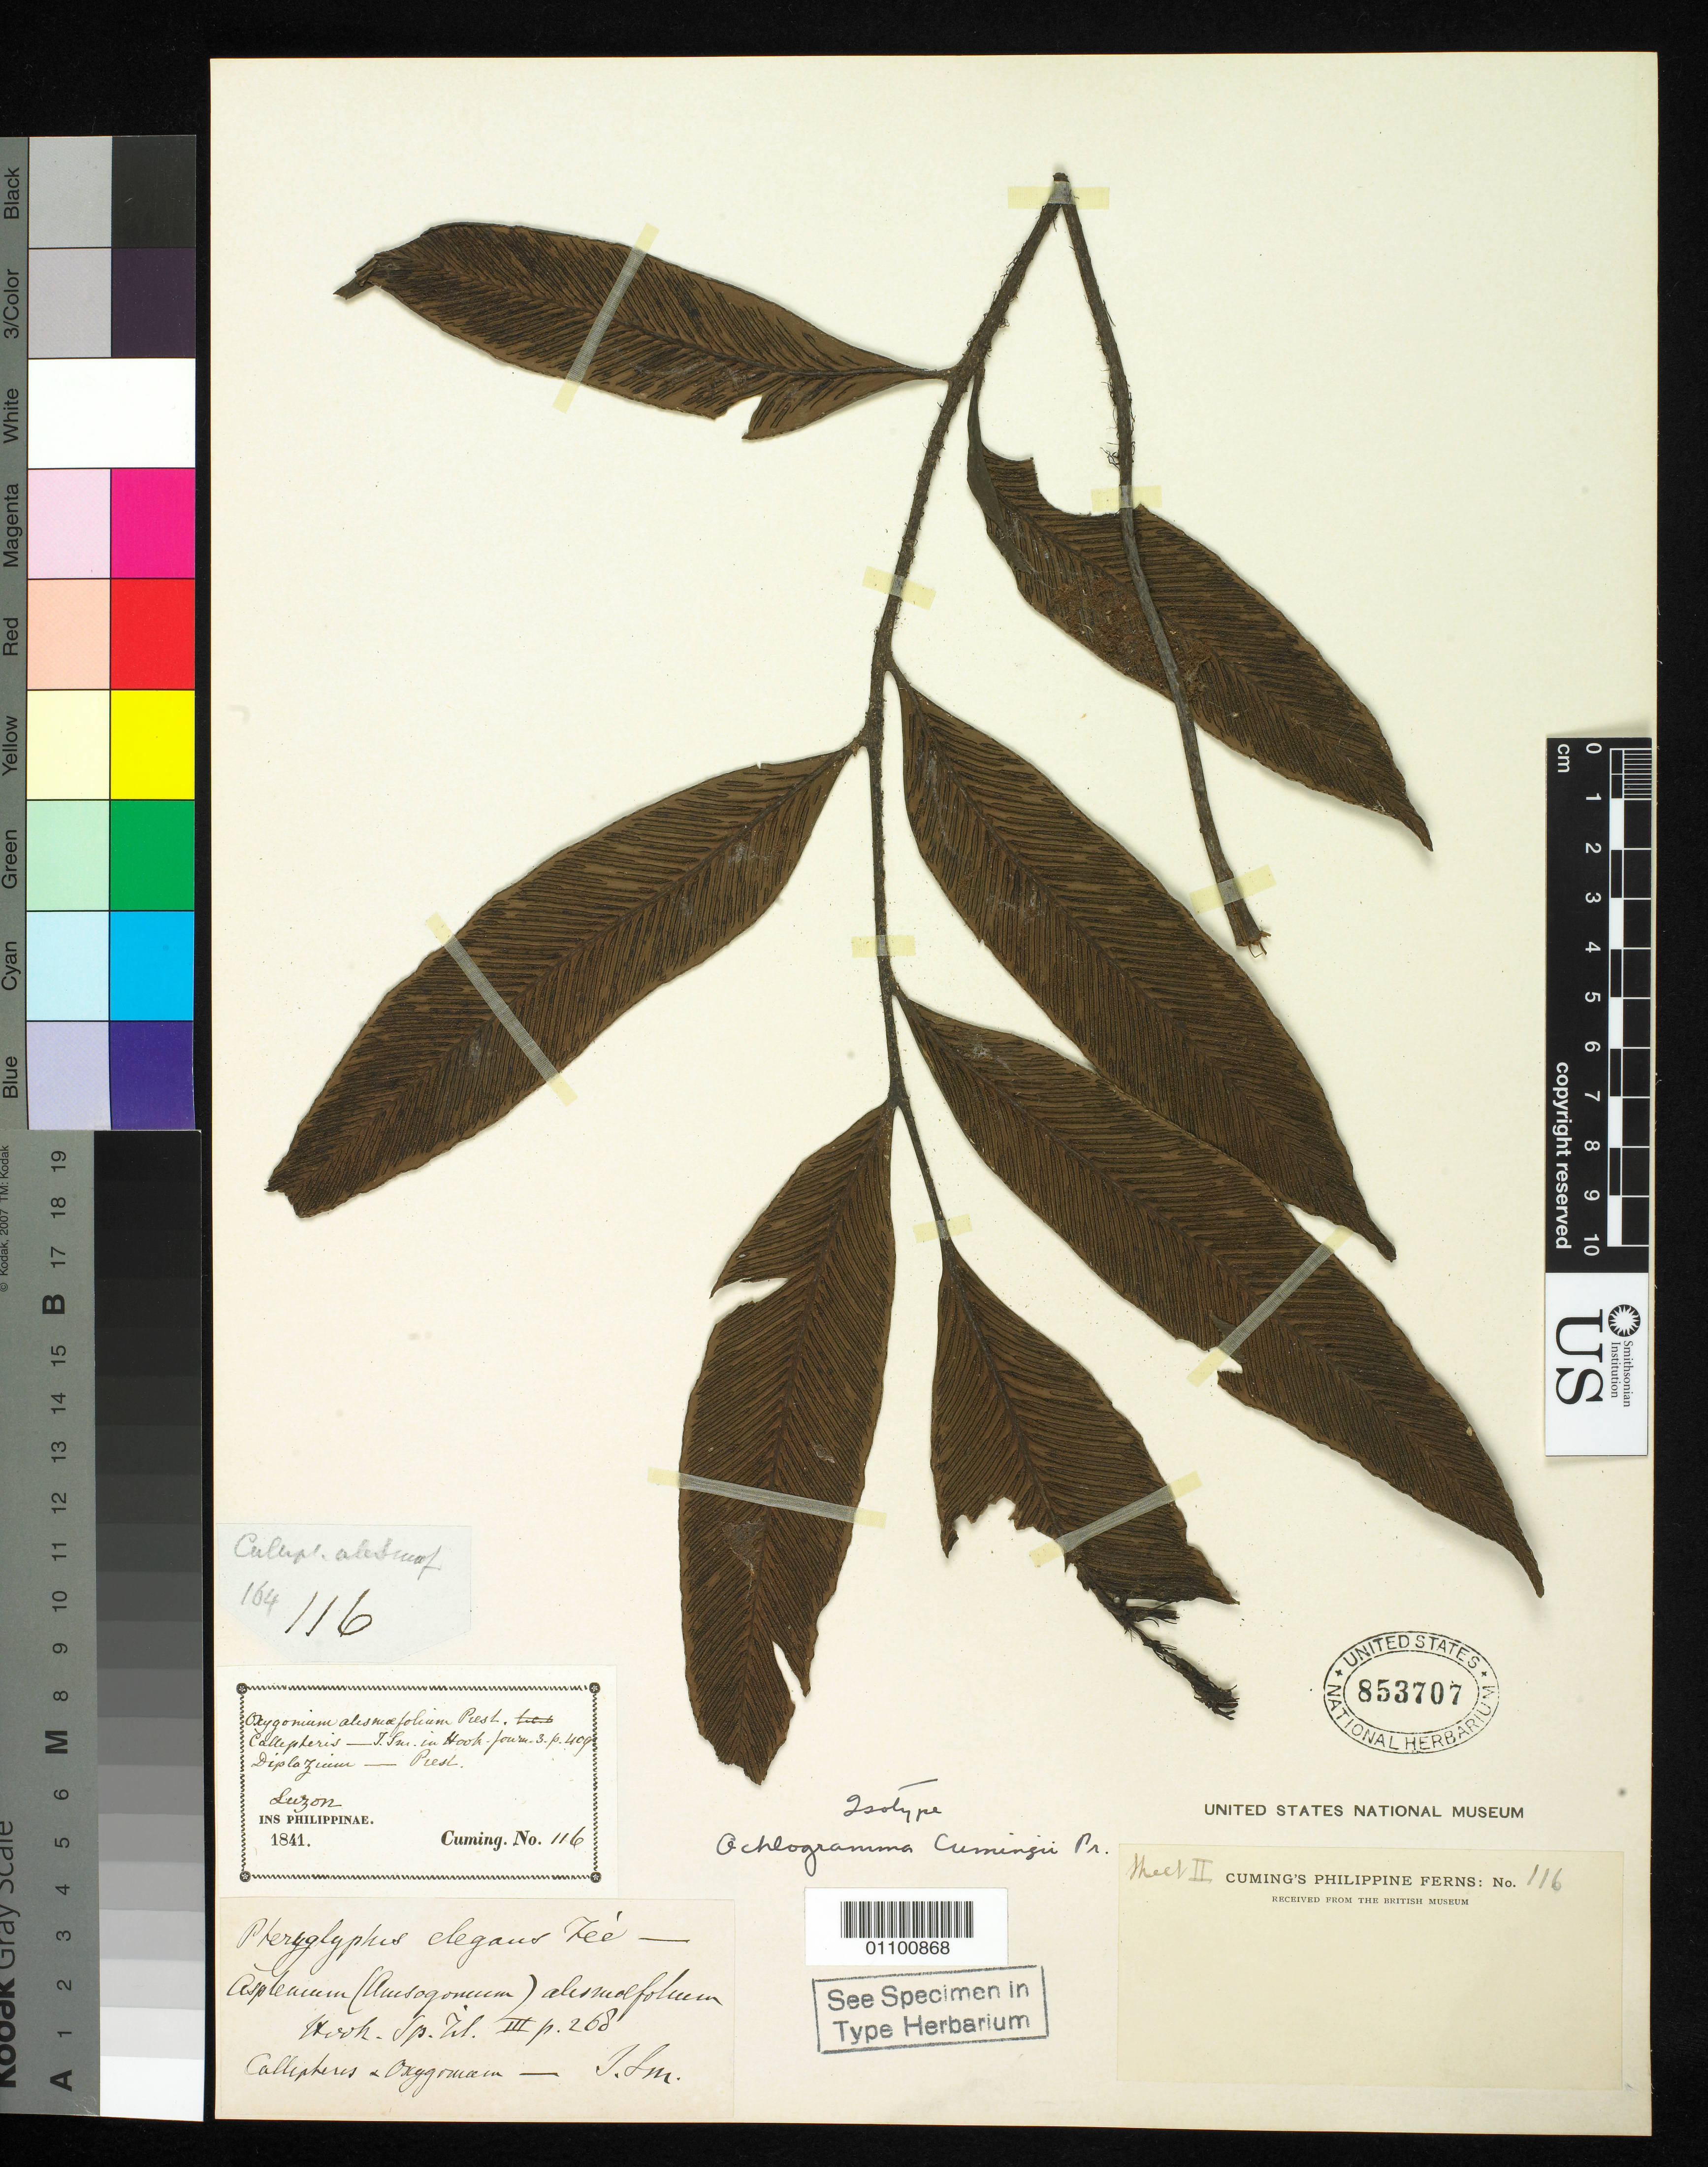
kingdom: Plantae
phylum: Tracheophyta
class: Polypodiopsida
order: Polypodiales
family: Athyriaceae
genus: Ochlogramma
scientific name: Ochlogramma cumingii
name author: C. Presl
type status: Type Collection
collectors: H. Cuming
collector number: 116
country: Philippines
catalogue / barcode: US 853707